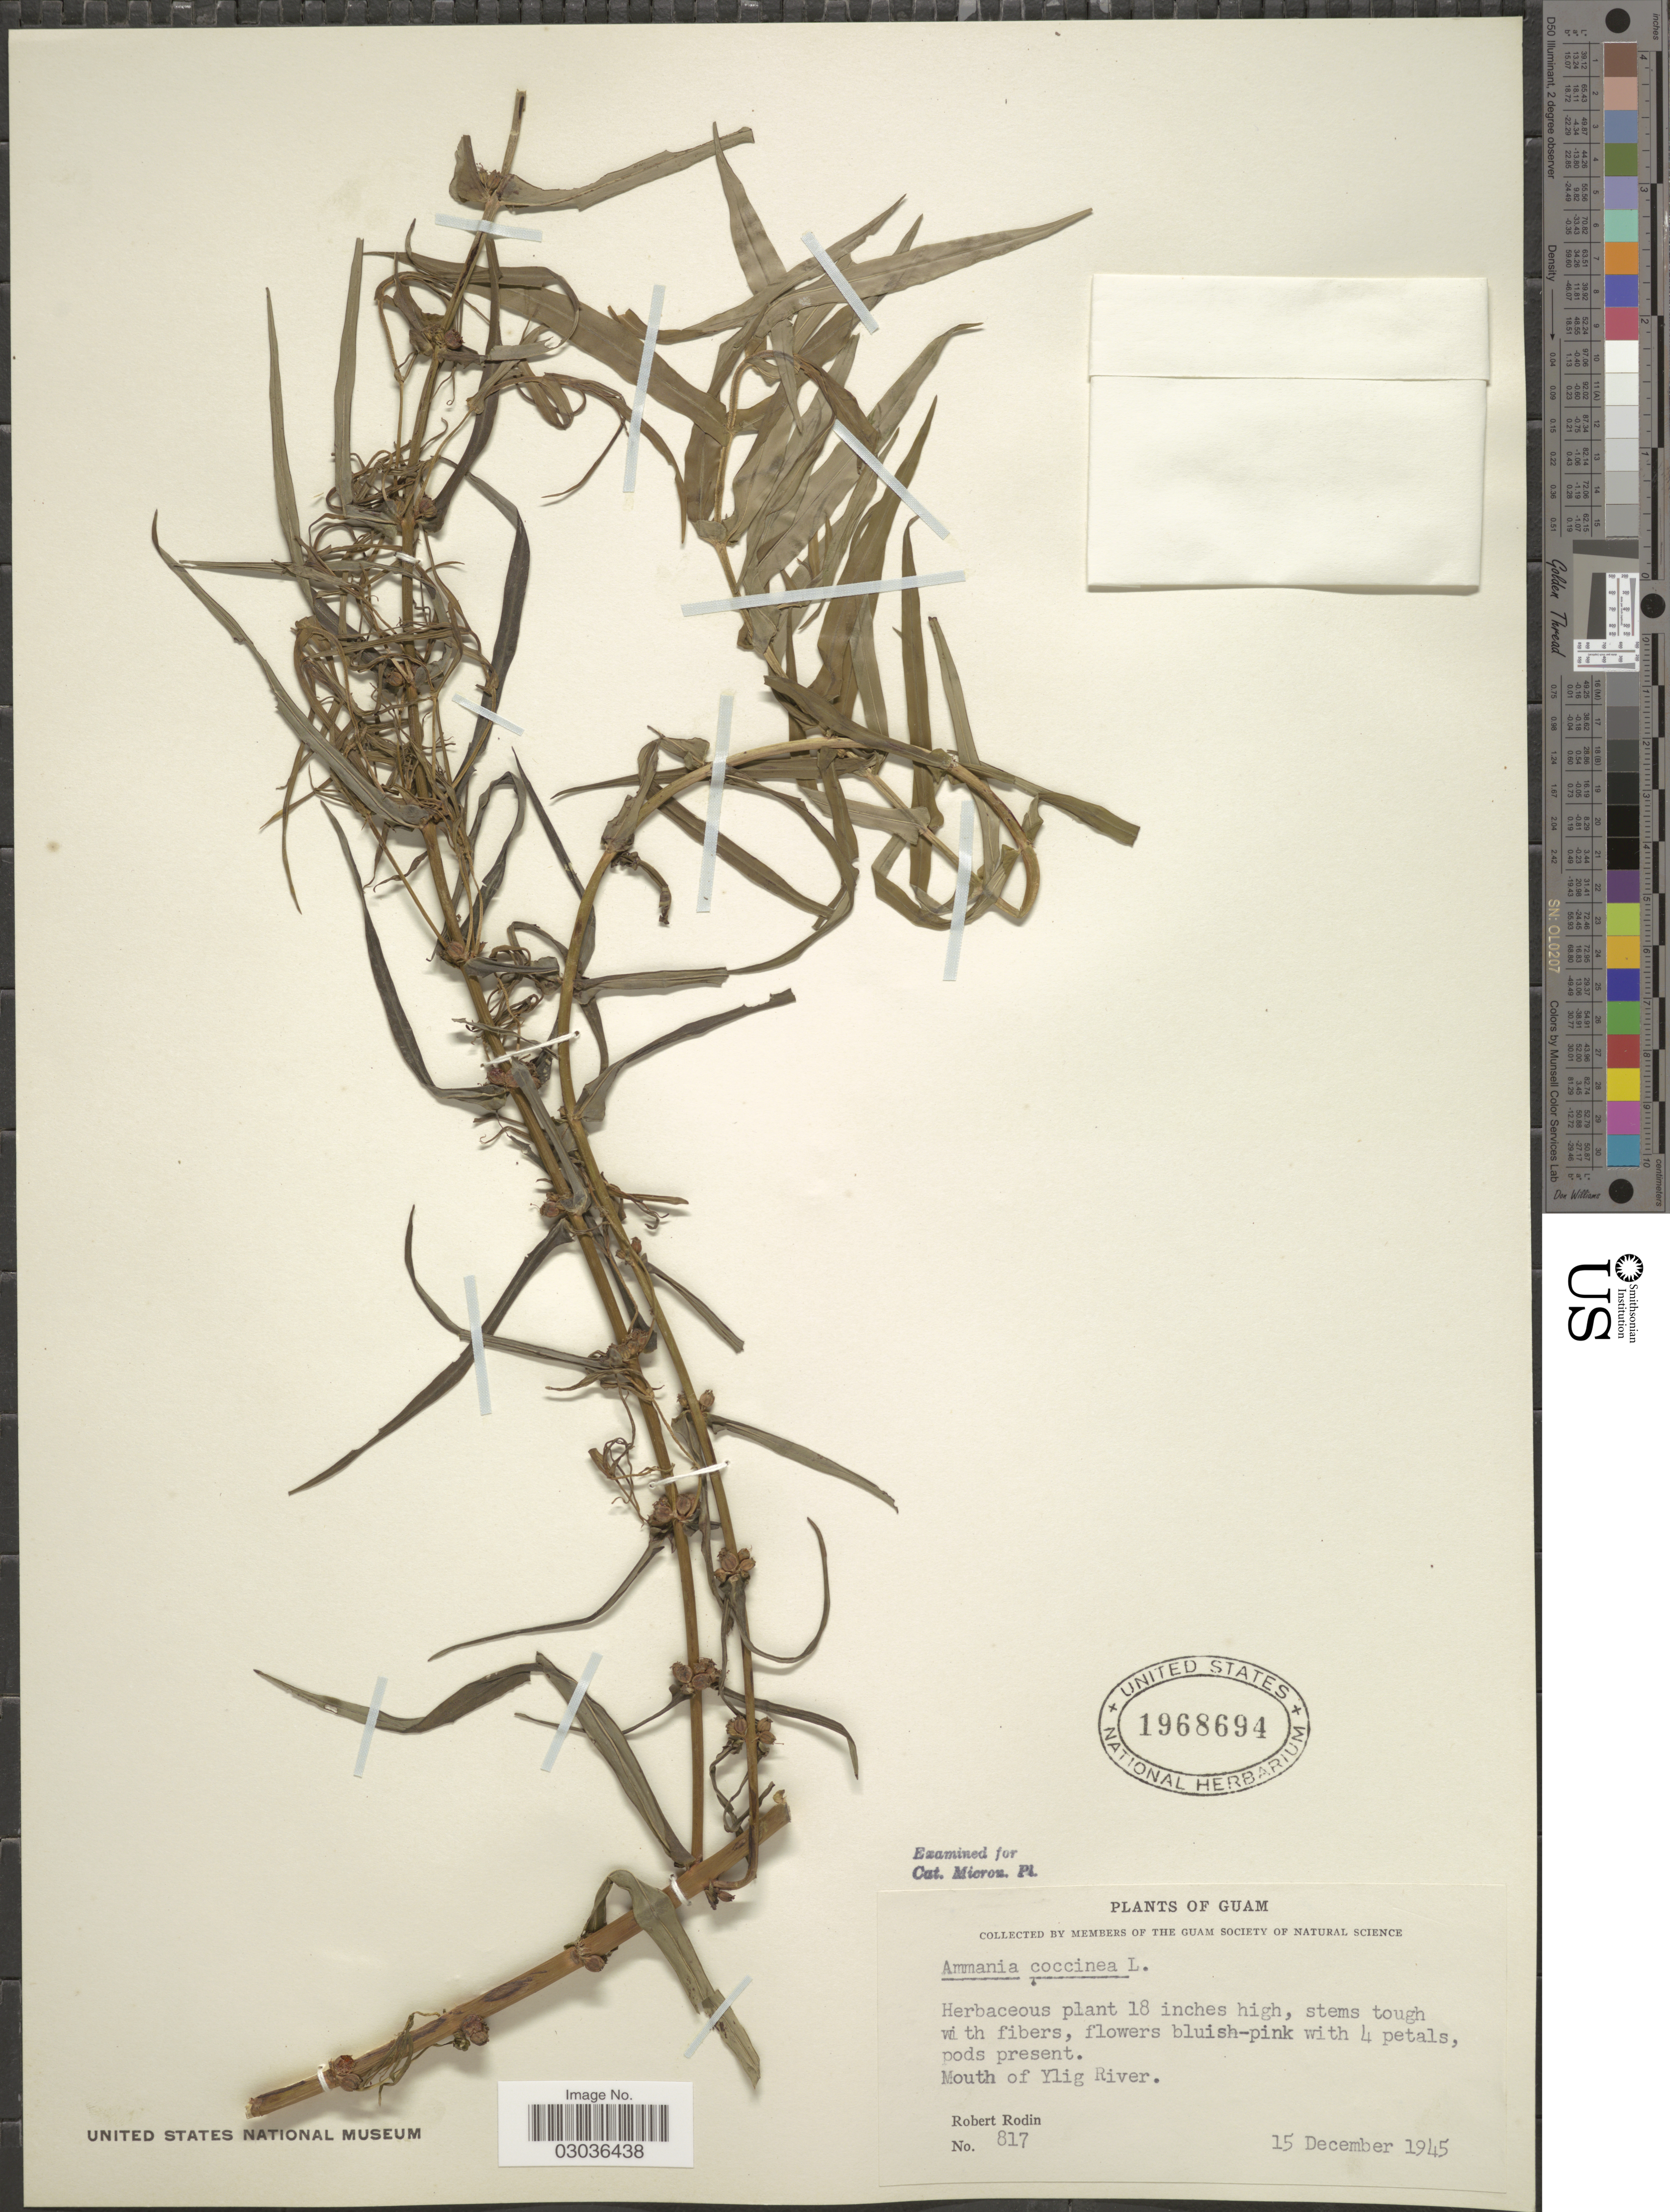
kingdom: Plantae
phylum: Tracheophyta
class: Magnoliopsida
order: Myrtales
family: Lythraceae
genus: Ammannia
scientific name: Ammannia coccinea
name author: Rottb.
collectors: R. Rodin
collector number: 817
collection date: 1945-12-15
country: Guam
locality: Mouth of Ylig River.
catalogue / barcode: US 1968694